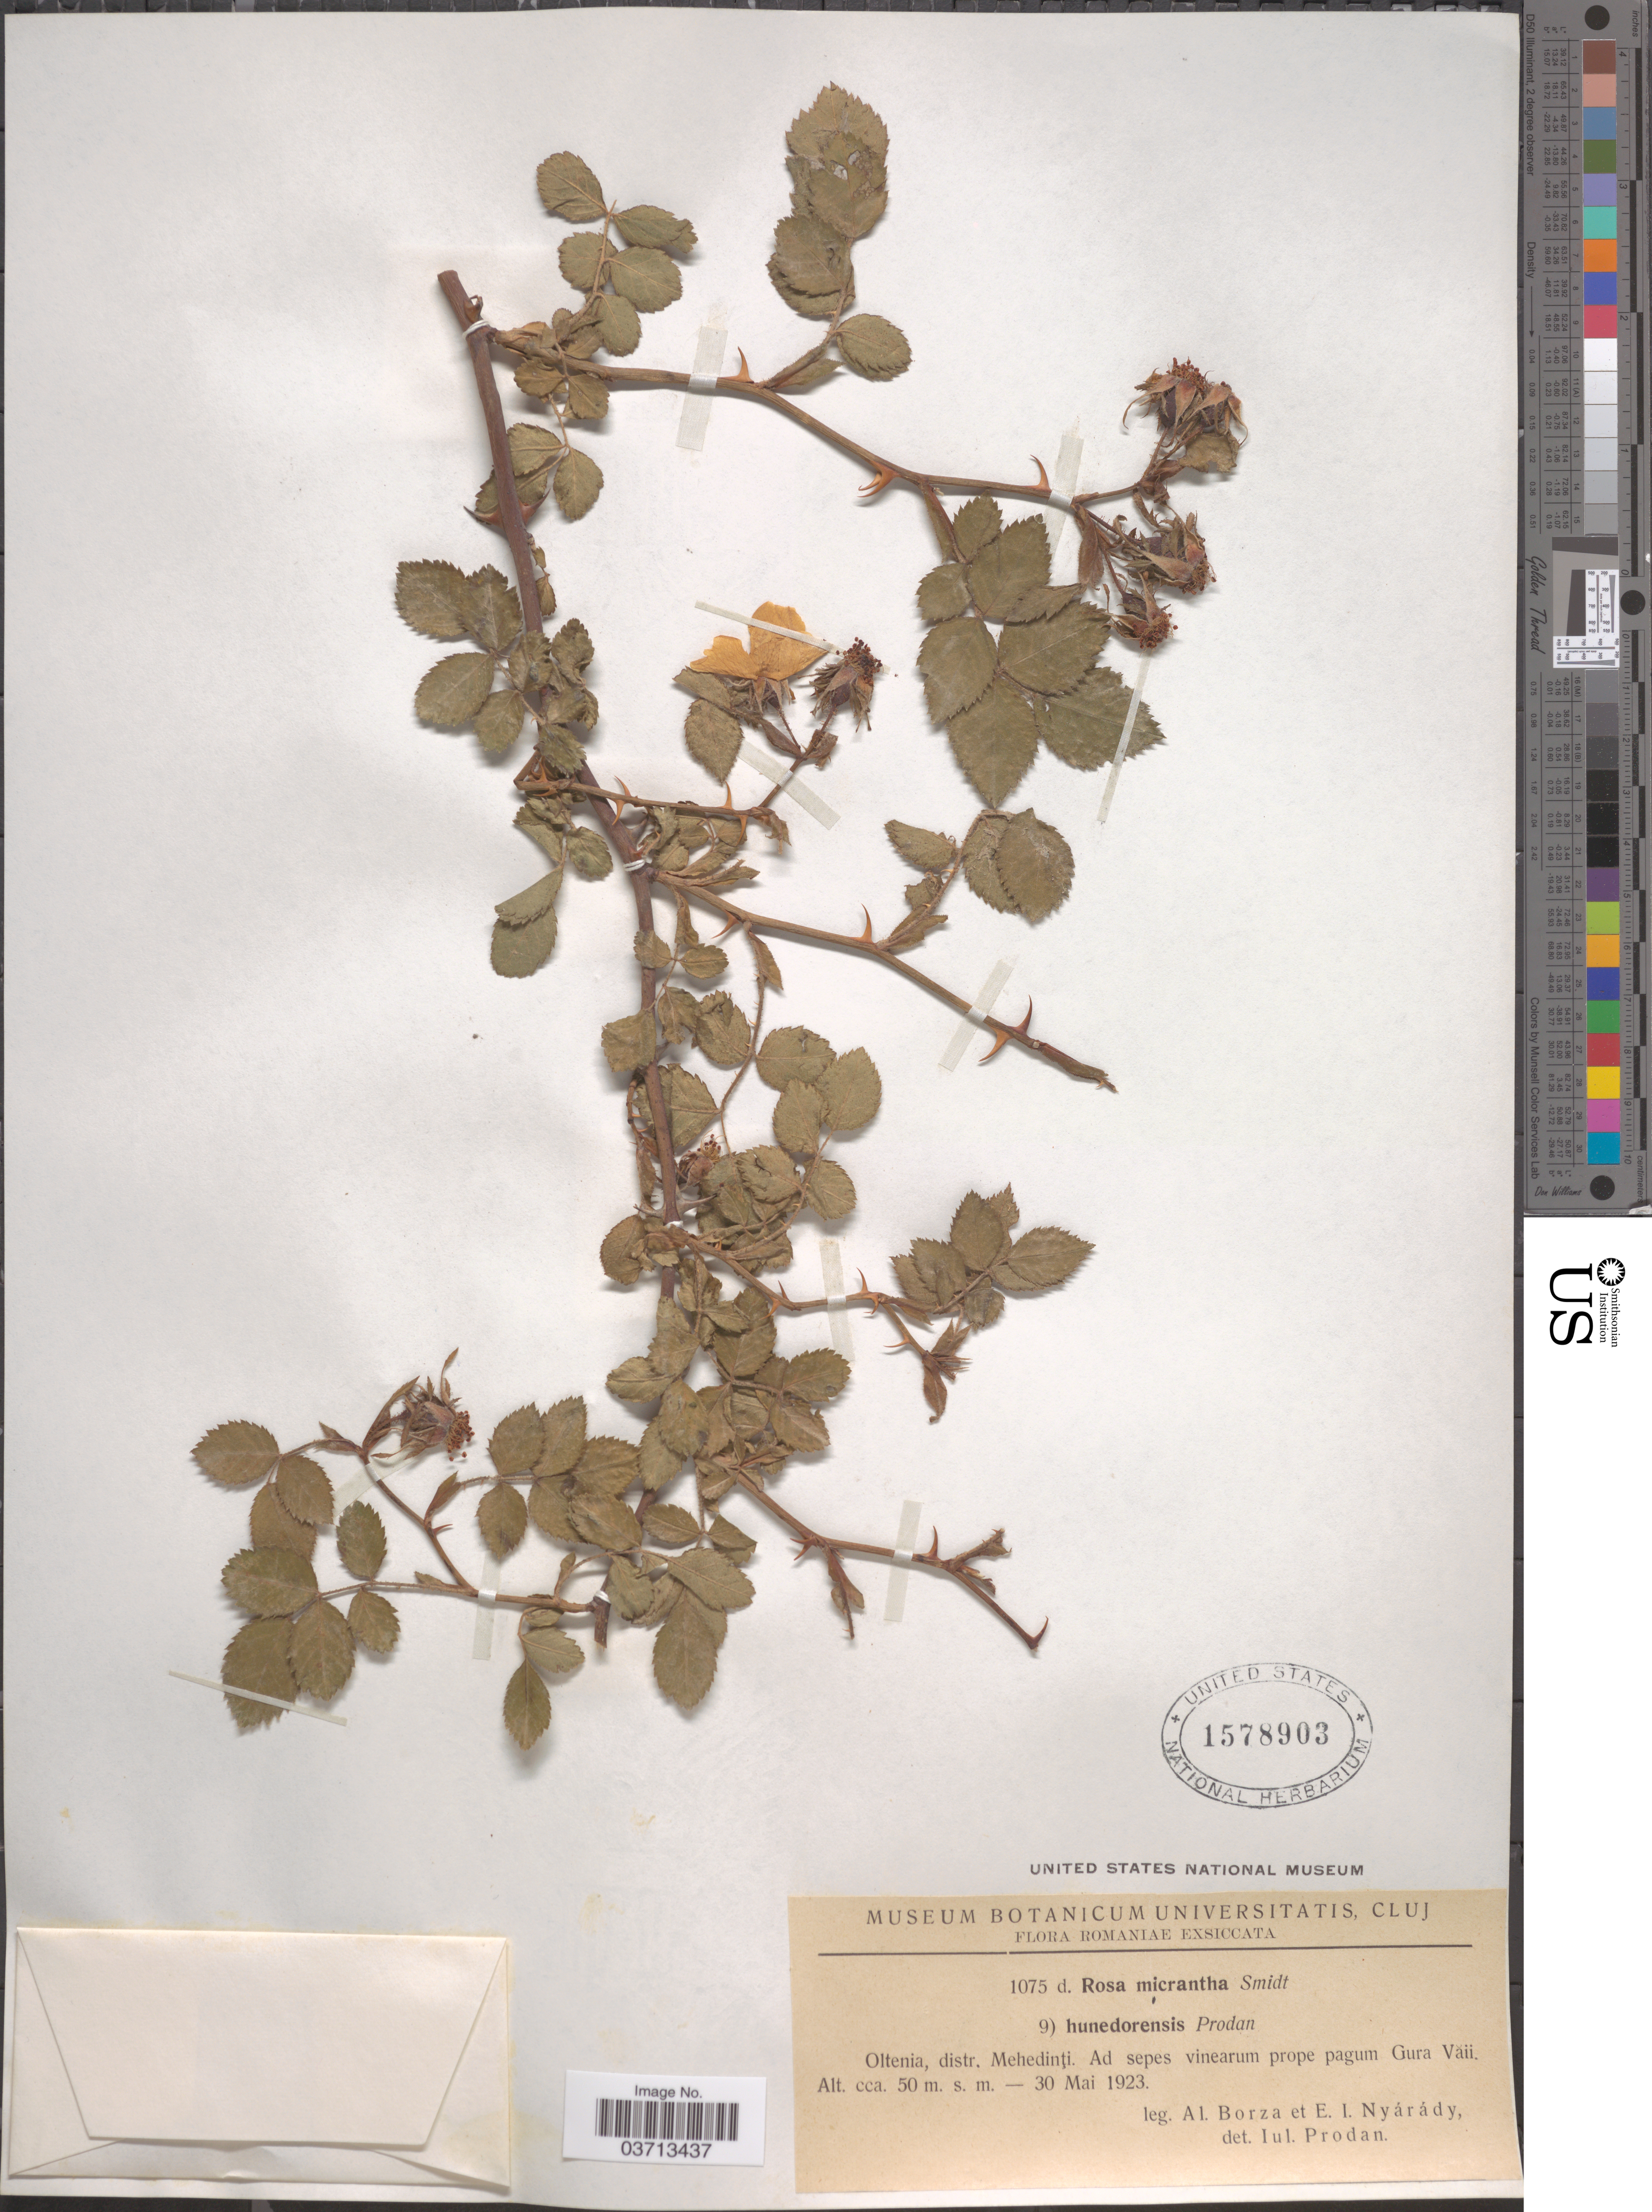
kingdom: Plantae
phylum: Tracheophyta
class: Magnoliopsida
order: Rosales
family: Rosaceae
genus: Rosa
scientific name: Rosa micrantha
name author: Borrer ex Small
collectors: A. Borza & E. Nyárády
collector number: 1075d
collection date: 1923-05-30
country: Romania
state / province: Mehedinti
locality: Oltenia, distr. Mehedinţi. Ad sepes vinearum prope pagum Gura Văii.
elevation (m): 50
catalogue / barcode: US 1578903